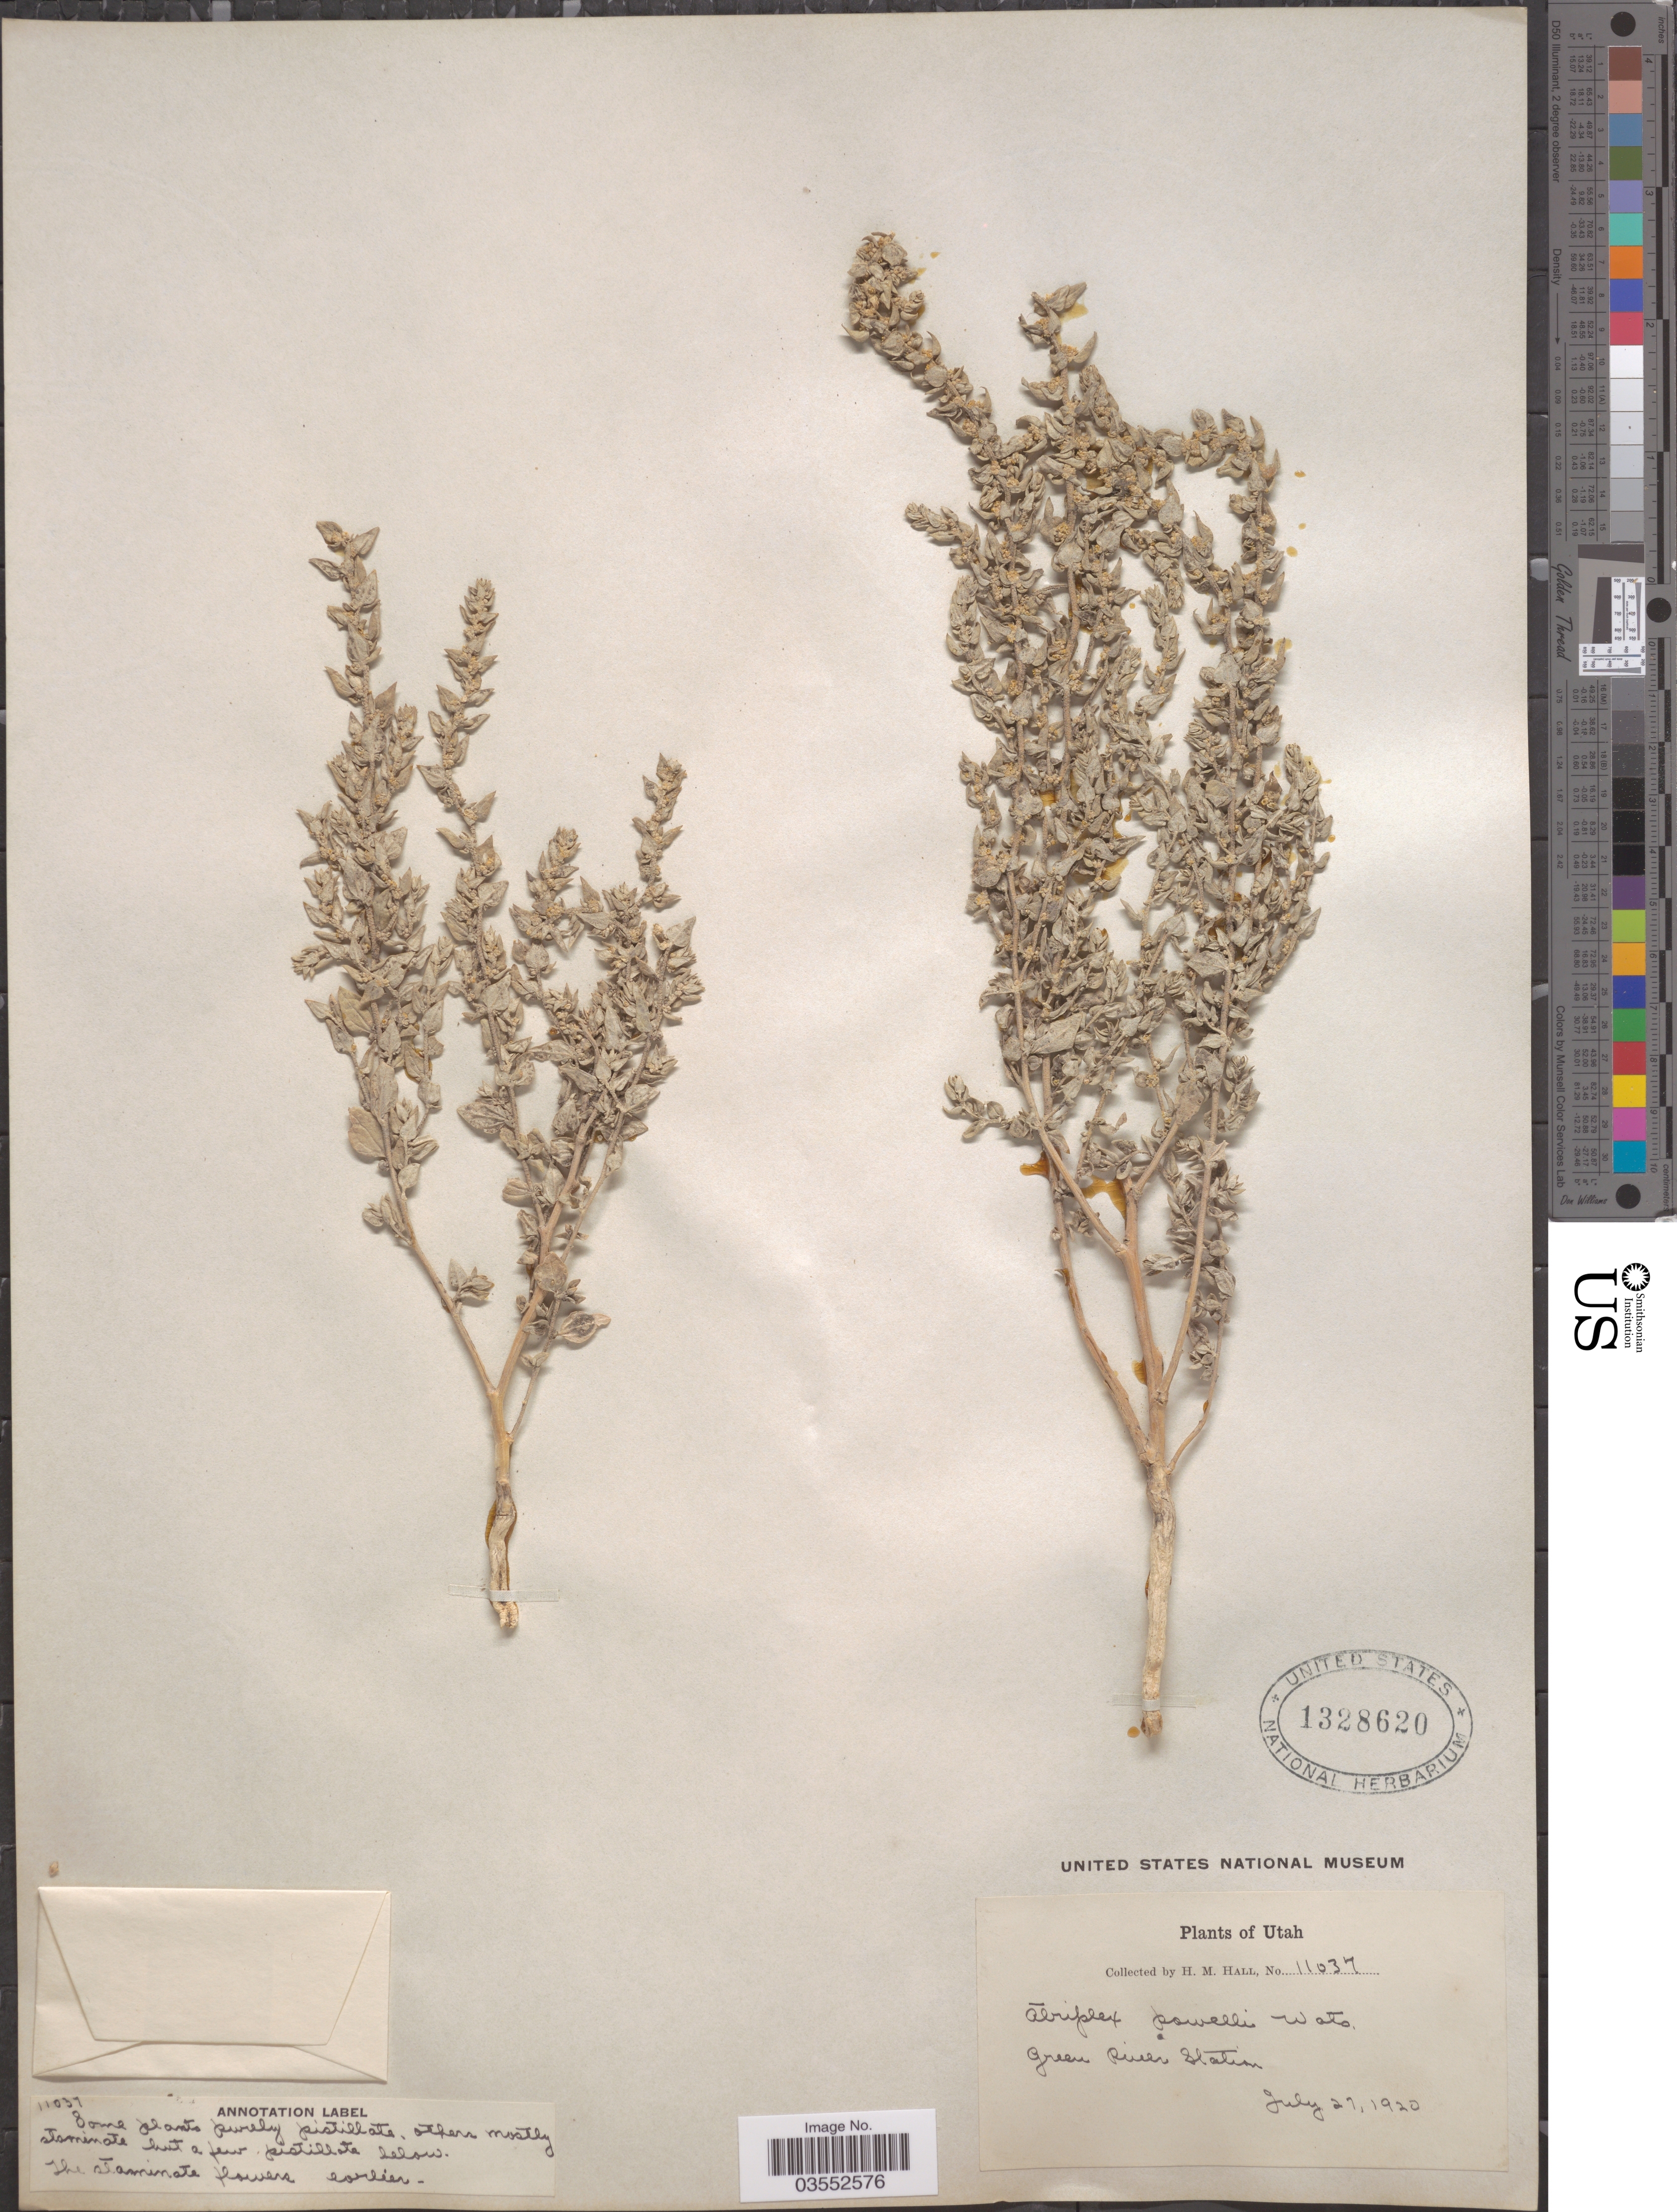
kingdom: Plantae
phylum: Tracheophyta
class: Magnoliopsida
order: Caryophyllales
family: Amaranthaceae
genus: Atriplex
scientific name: Atriplex powellii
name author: S. Watson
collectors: H. M. Hall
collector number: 11037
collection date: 1920-07-27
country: United States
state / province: Utah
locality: Green River Station.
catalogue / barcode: US 1328620